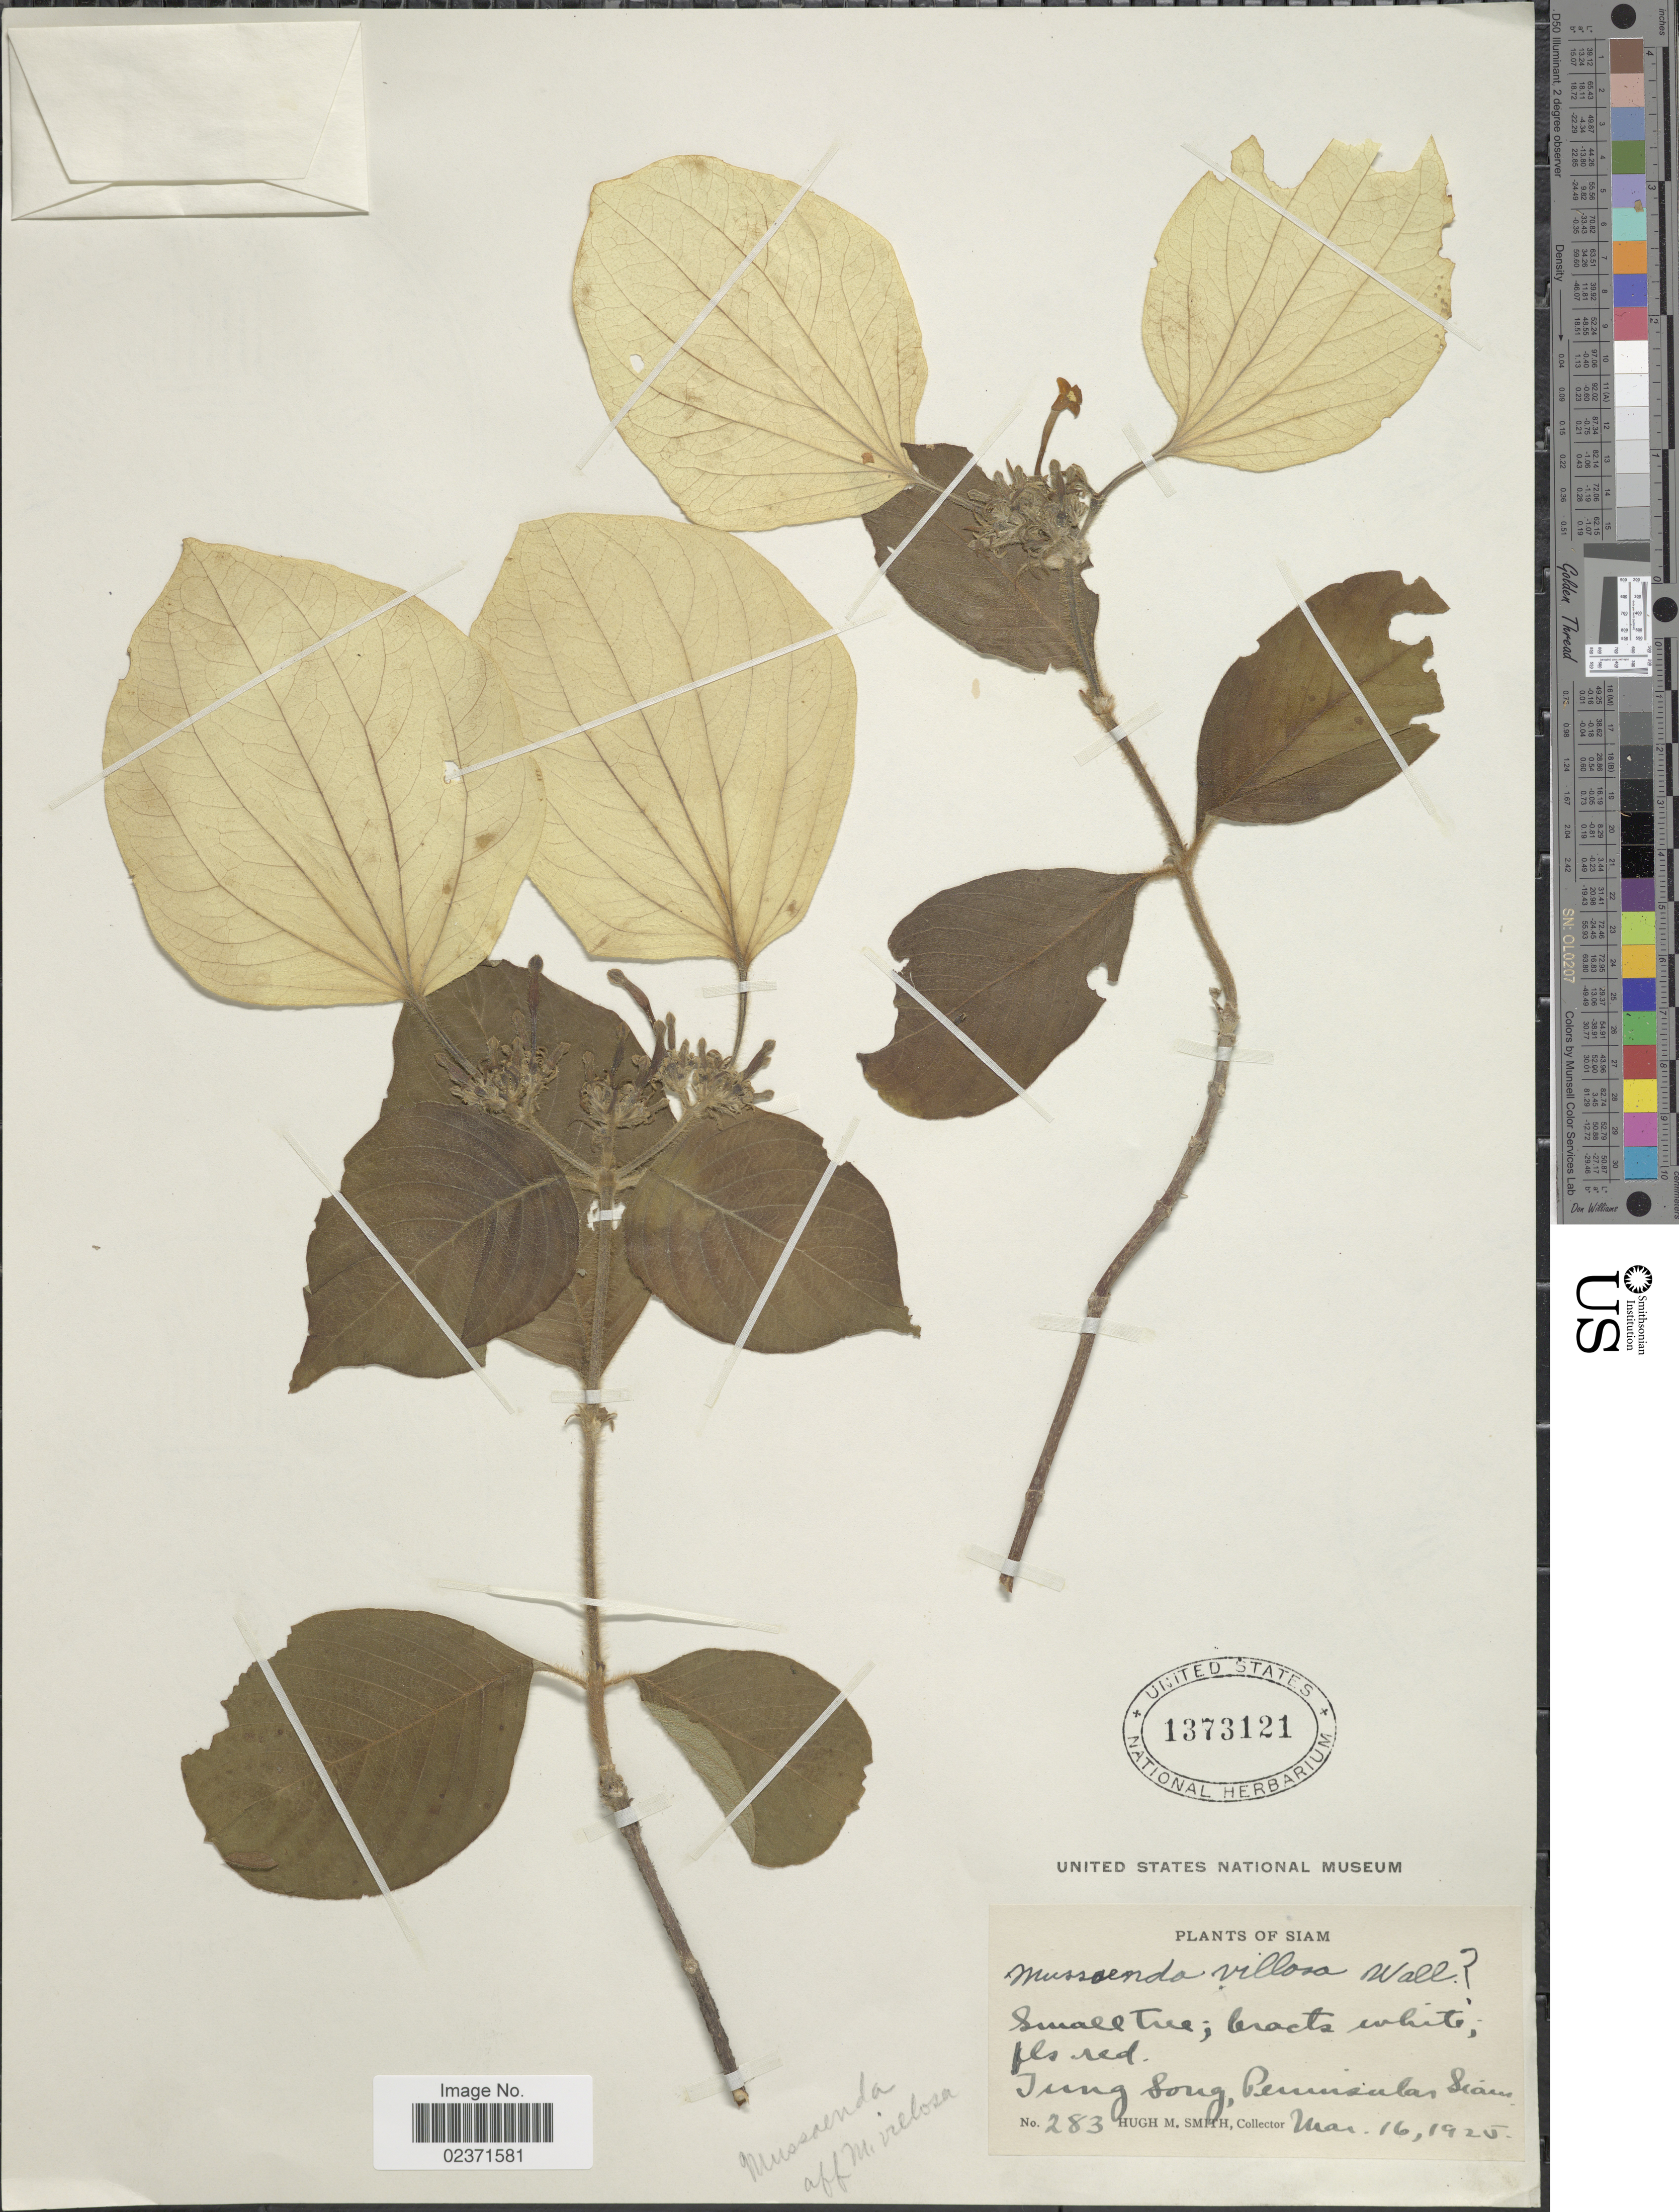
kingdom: Plantae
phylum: Tracheophyta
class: Magnoliopsida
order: Gentianales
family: Rubiaceae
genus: Mussaenda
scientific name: Mussaenda villosa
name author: Wall. ex G. Don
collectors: H. M. Smith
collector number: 283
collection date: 1925-03-16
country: Thailand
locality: Siam. Tung Song, Peninsular Siam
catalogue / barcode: US 1373121